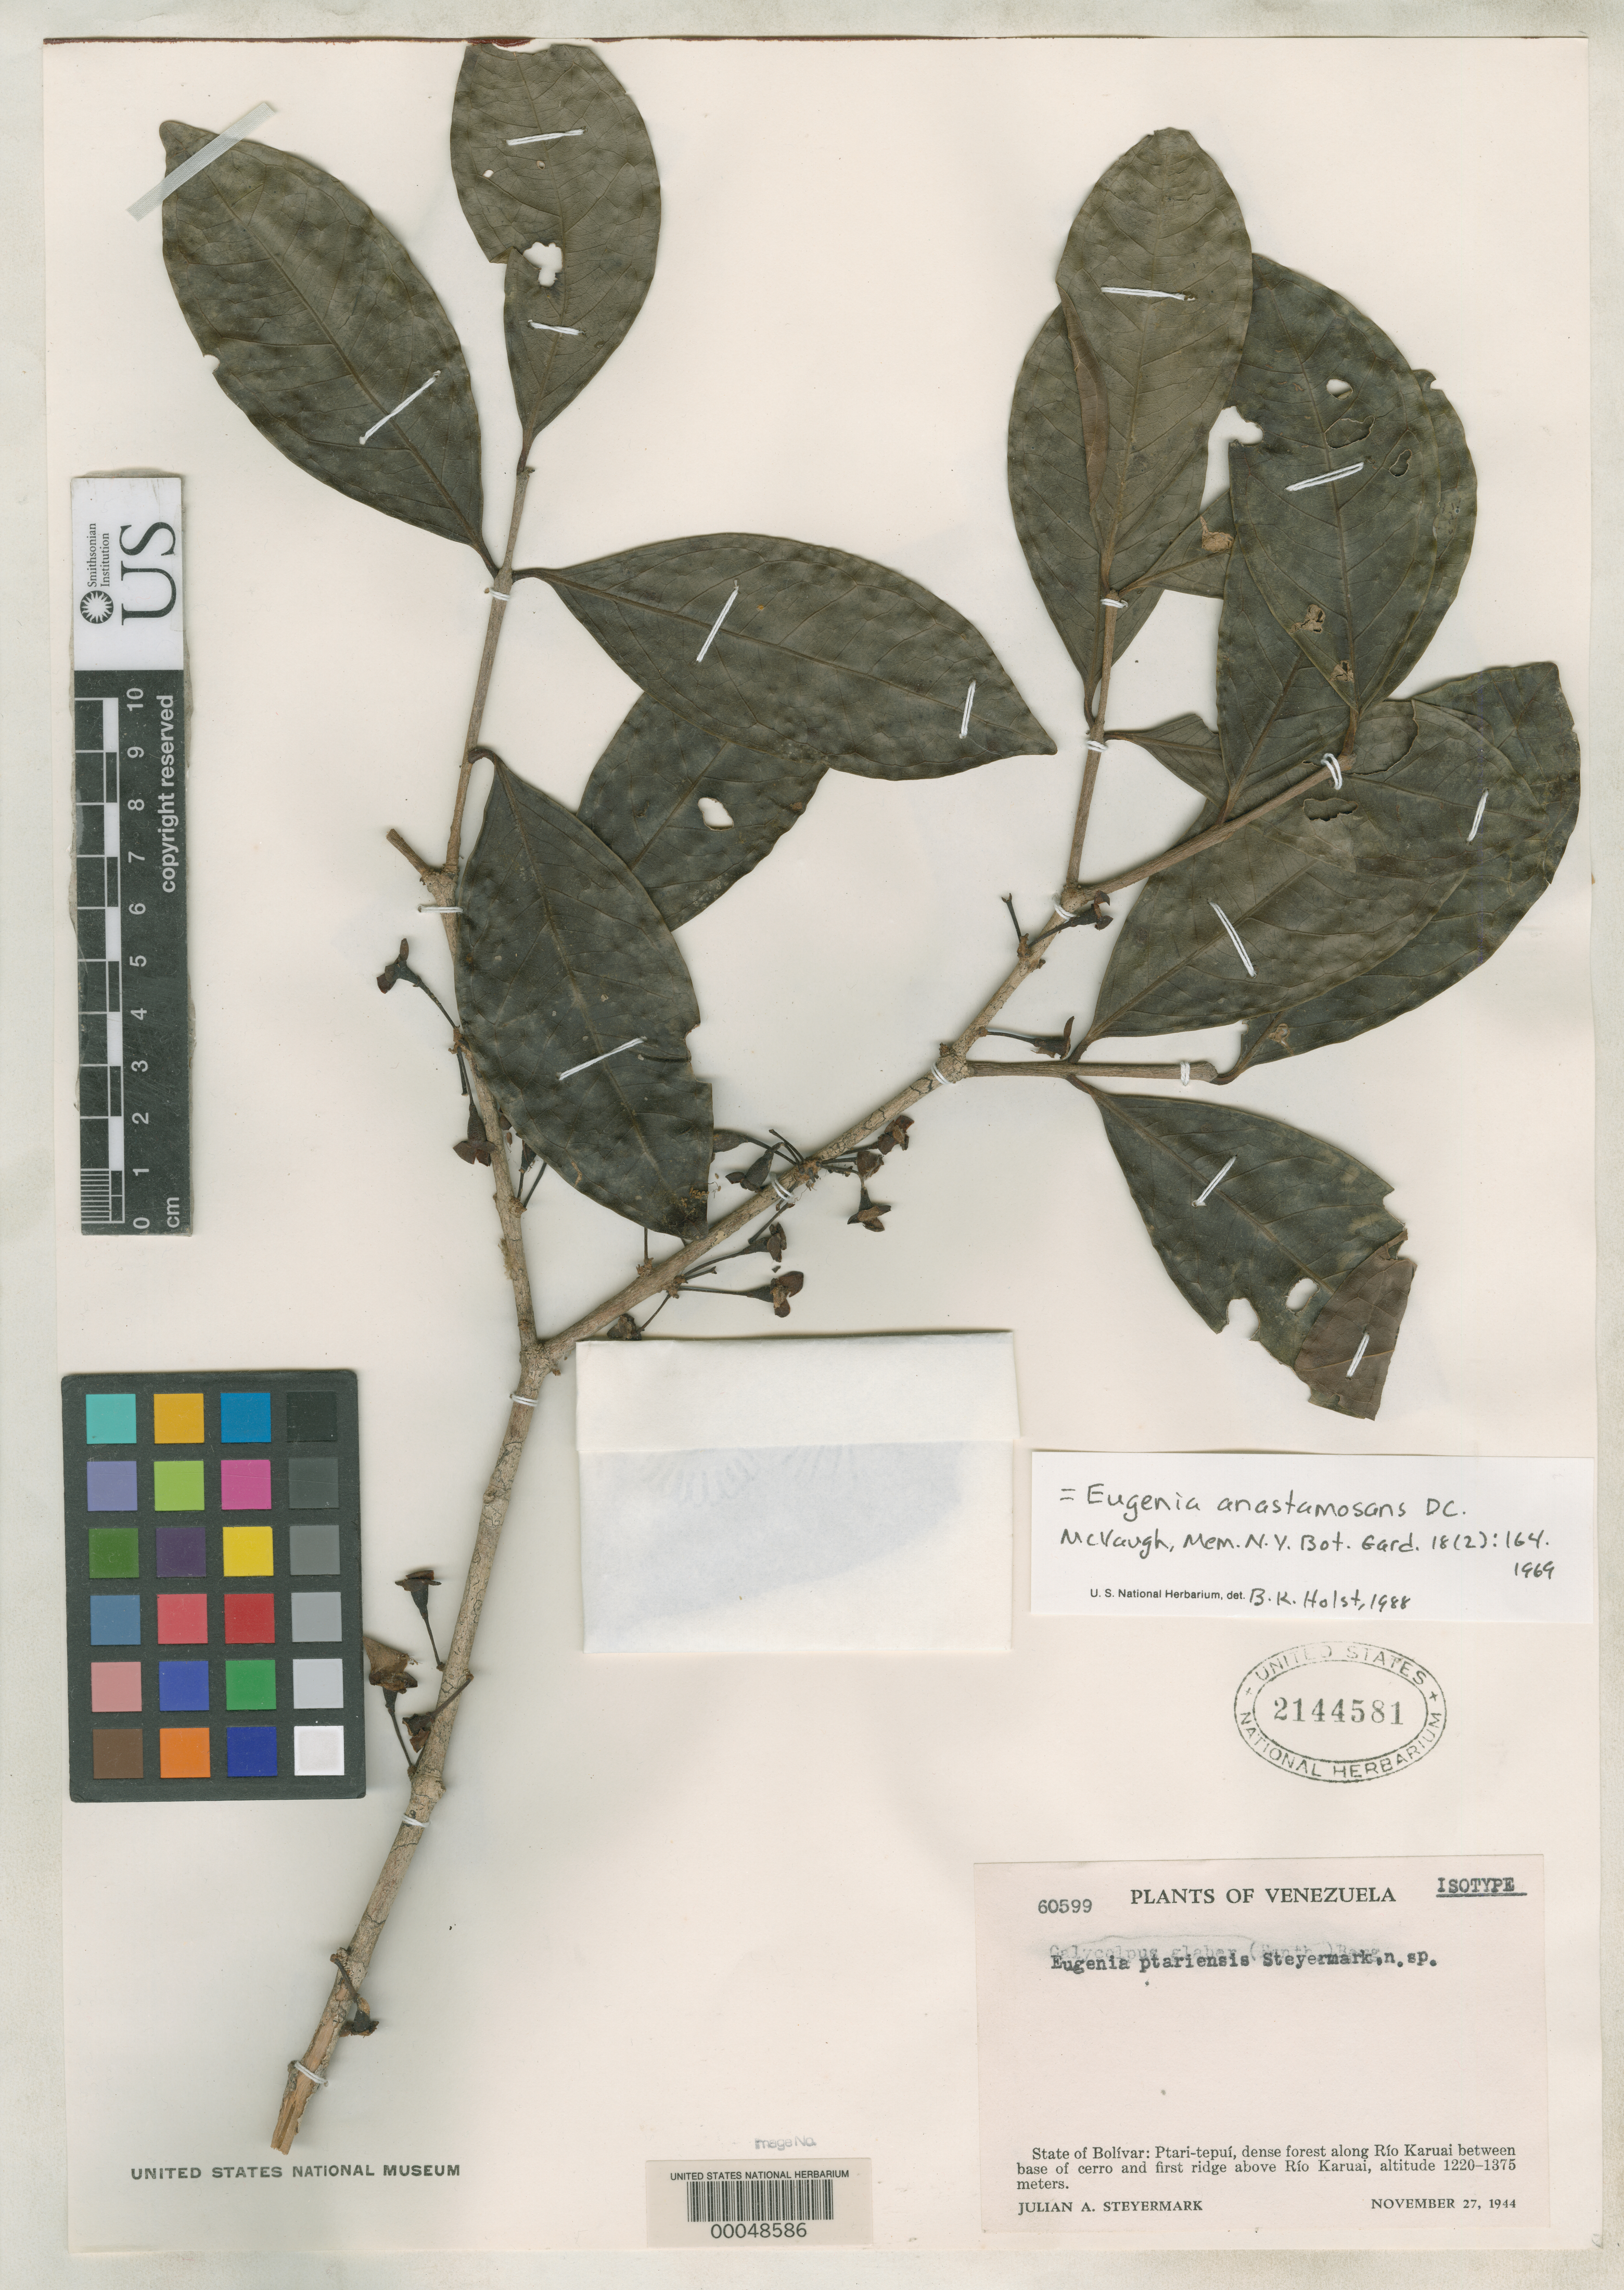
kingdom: Plantae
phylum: Tracheophyta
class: Magnoliopsida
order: Myrtales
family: Myrtaceae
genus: Eugenia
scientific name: Eugenia ptariensis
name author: Steyerm.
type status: Isotype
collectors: J. Steyermark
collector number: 60599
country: Venezuela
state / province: Bolivar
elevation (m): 1220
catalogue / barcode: US 2144581